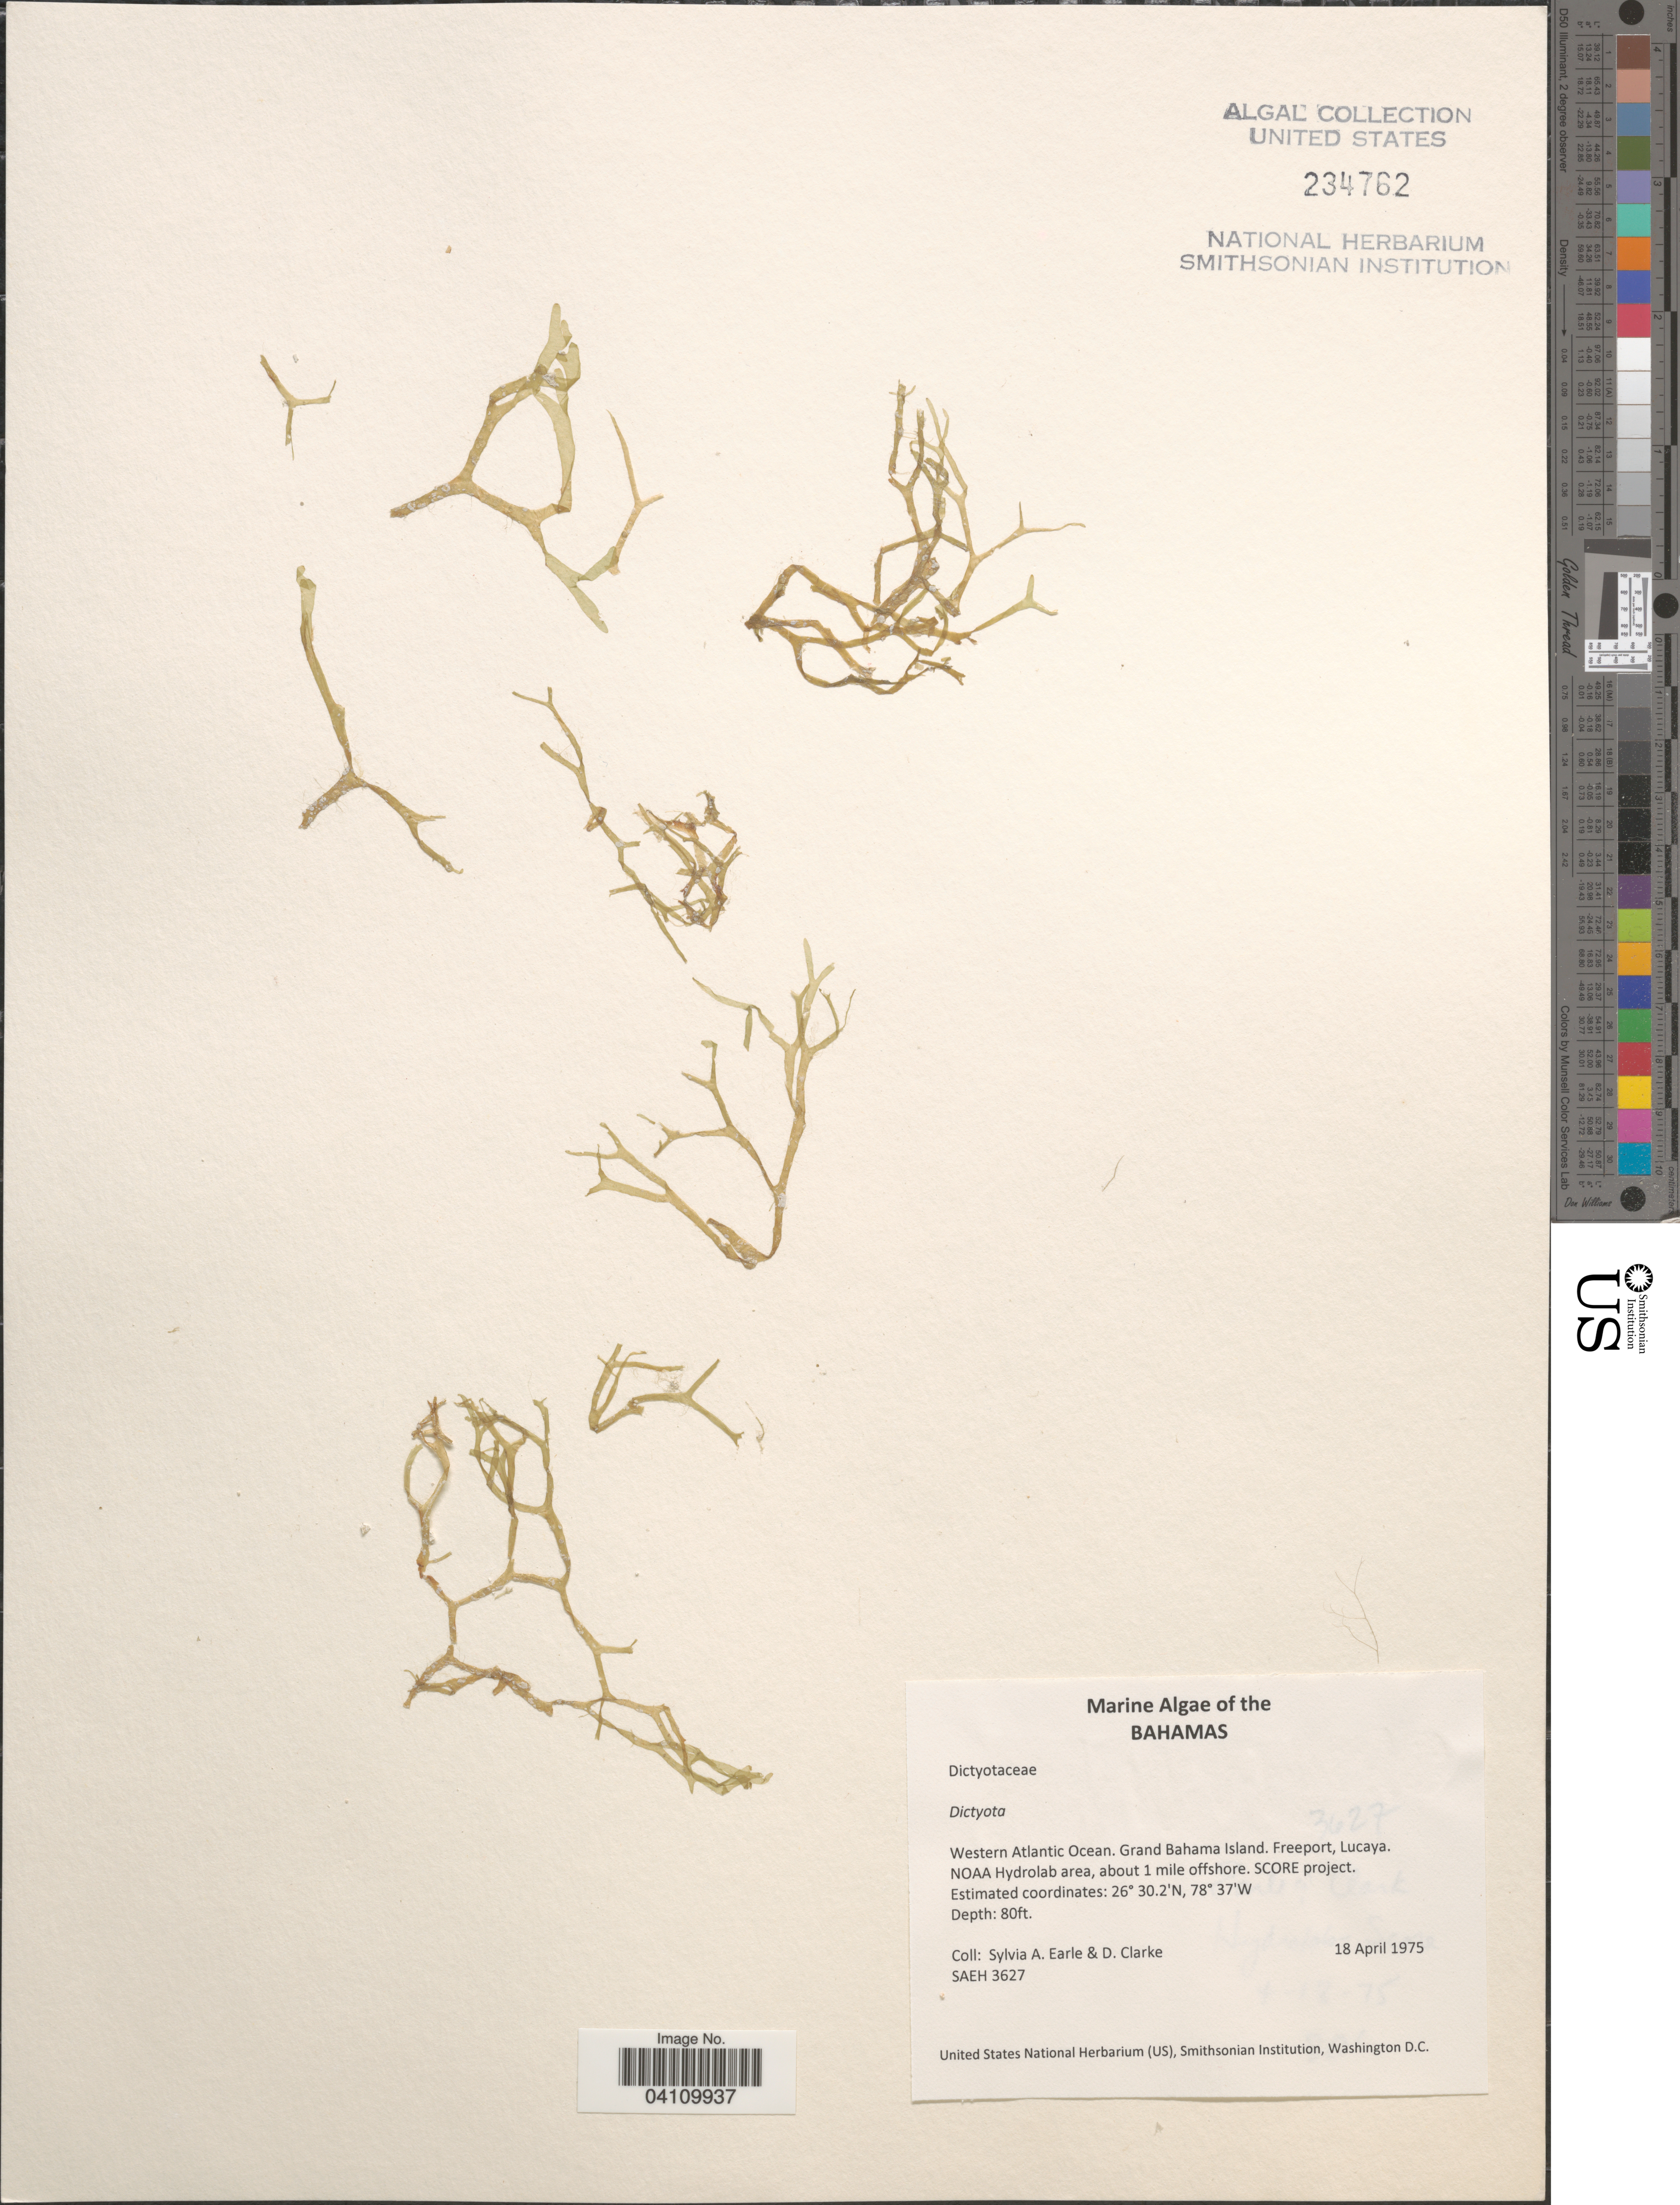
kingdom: Chromista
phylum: Ochrophyta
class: Phaeophyceae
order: Dictyotales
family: Dictyotaceae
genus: Dictyota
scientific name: Dictyota sp.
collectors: S. A. Earle & D. Clarke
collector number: SAEH 3627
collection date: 1975-04-18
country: Bahamas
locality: Western Atlantic Ocean. Grand Bahama Island. Freeport, Lucaya. NOAA Hydrolab area, about 1 mile offshore. SCORE project.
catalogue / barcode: US 234762